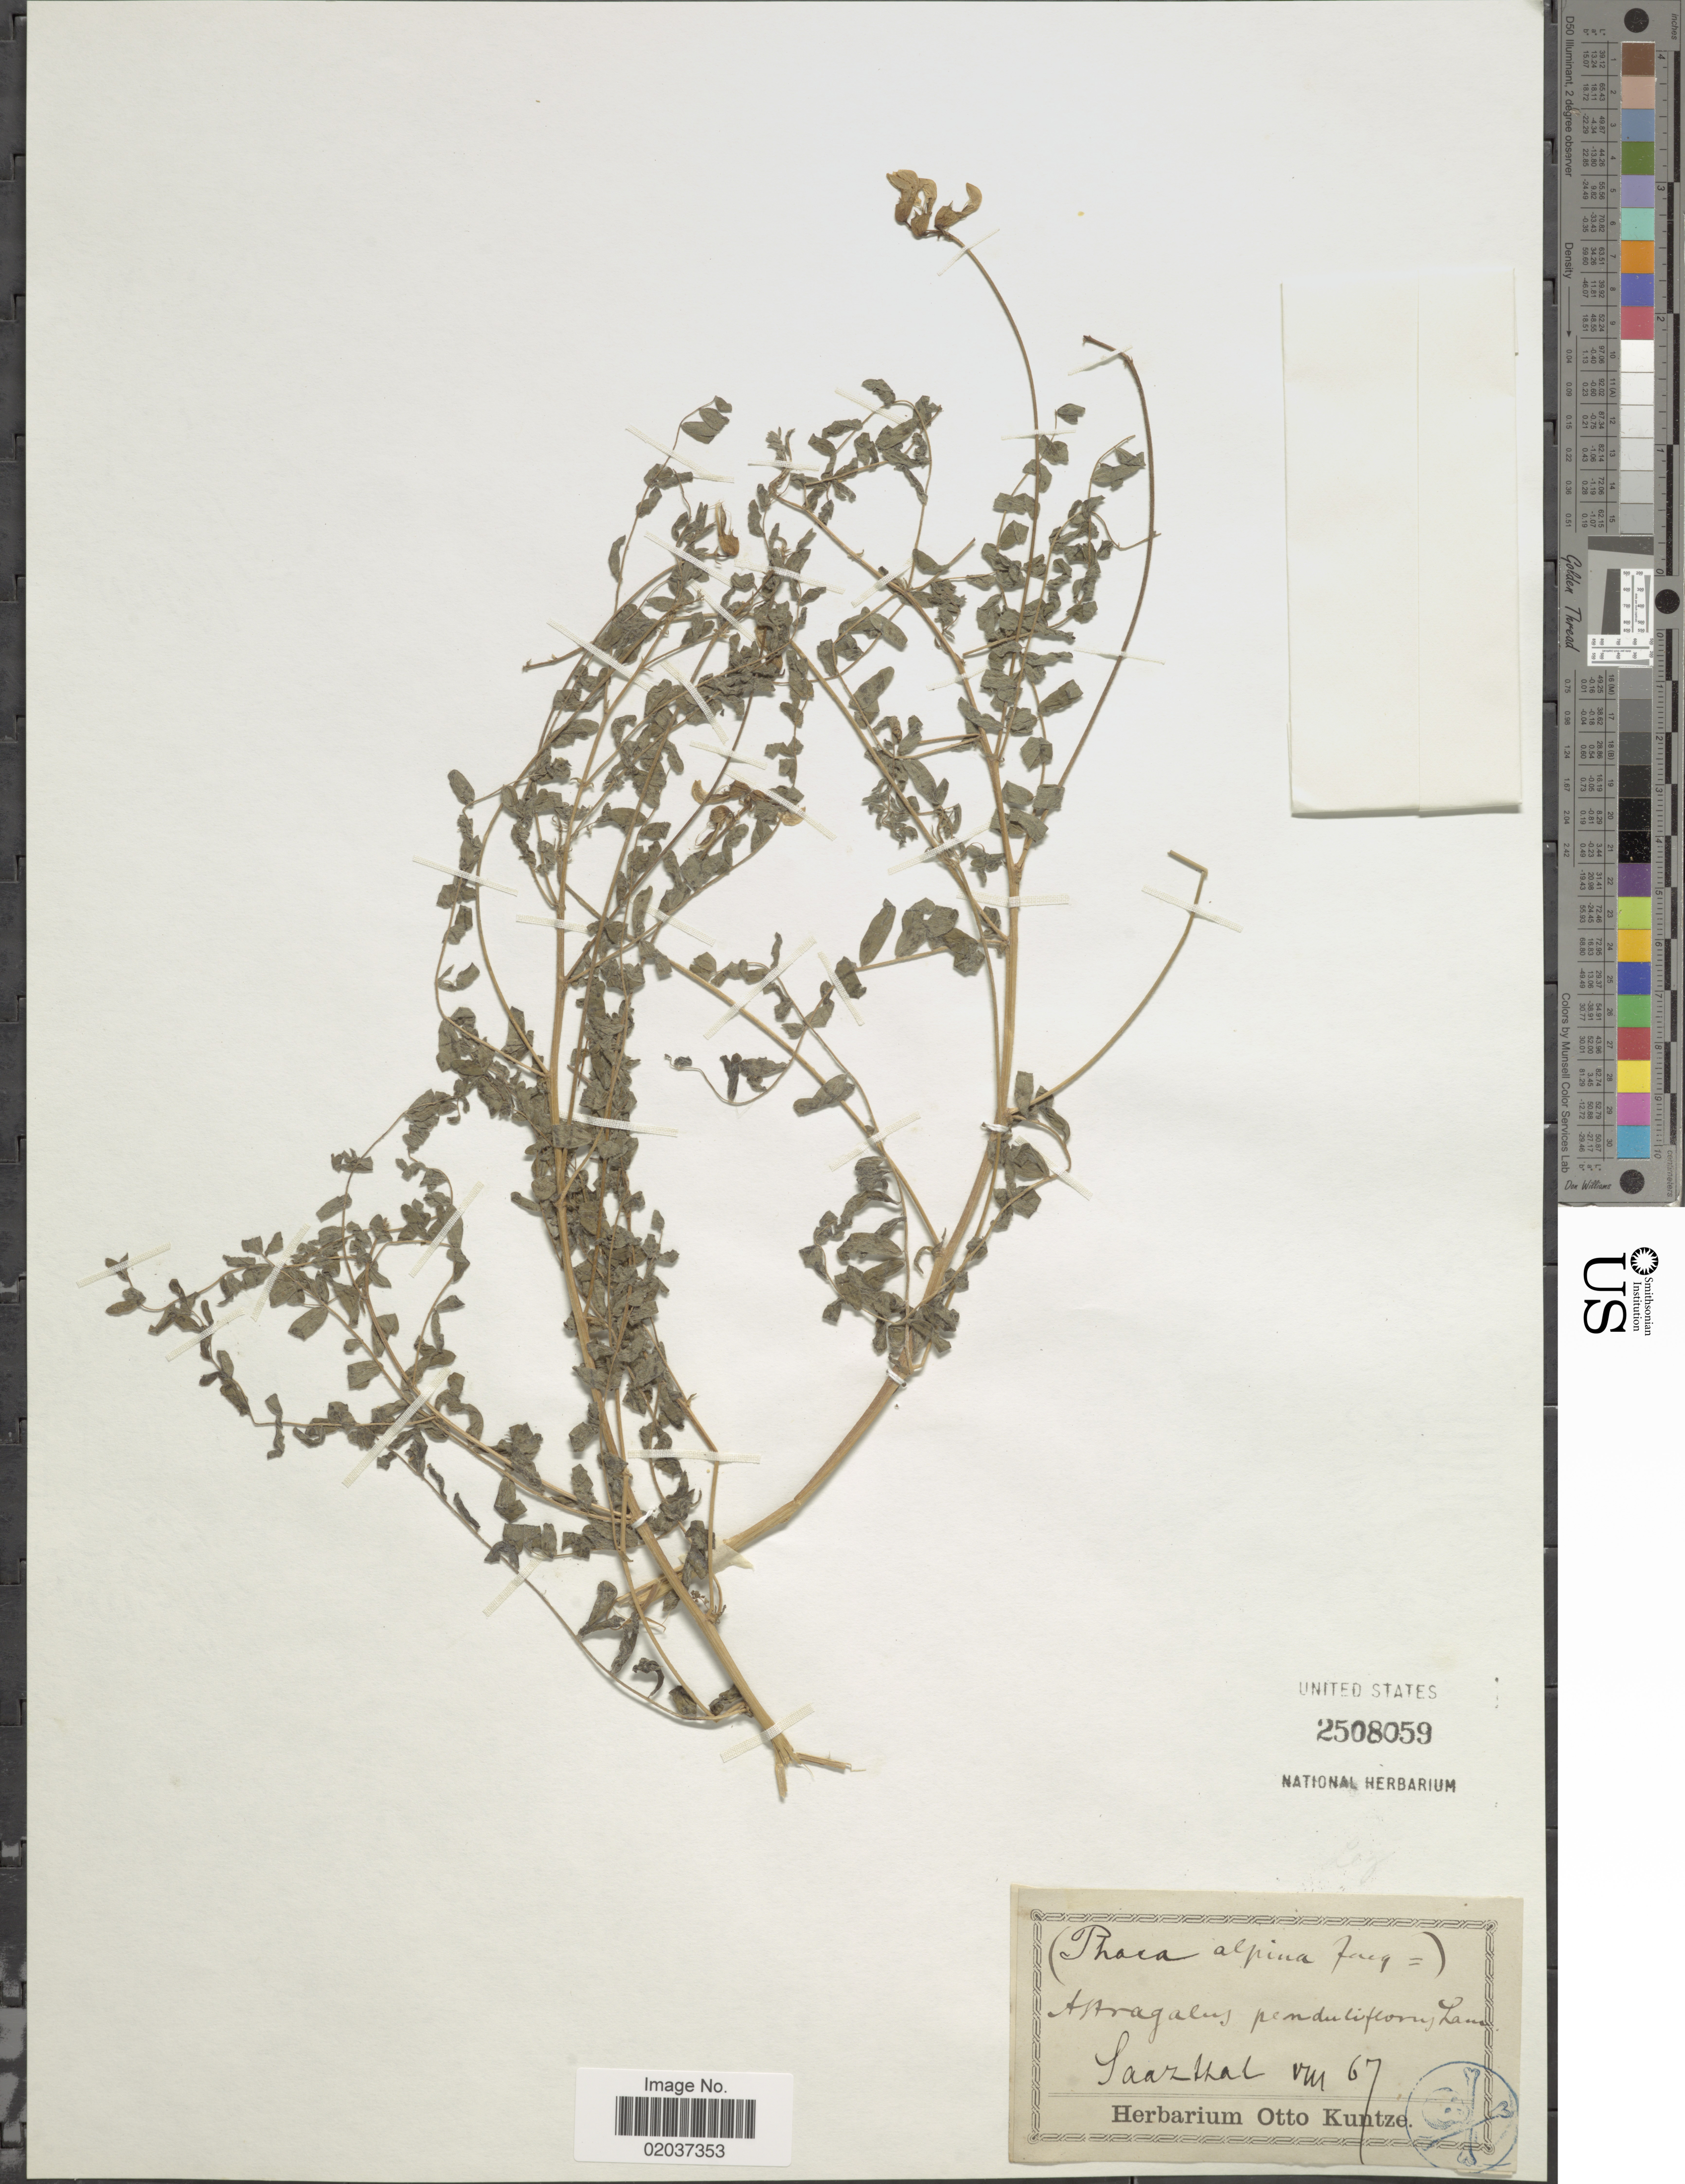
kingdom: Plantae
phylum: Tracheophyta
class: Magnoliopsida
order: Fabales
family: Fabaceae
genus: Astragalus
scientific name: Astragalus penduliflorus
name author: Lam.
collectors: ex Herb. O. Kuntze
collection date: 1867-08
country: Switzerland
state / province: Valais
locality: Saaz Thal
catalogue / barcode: US 2508059